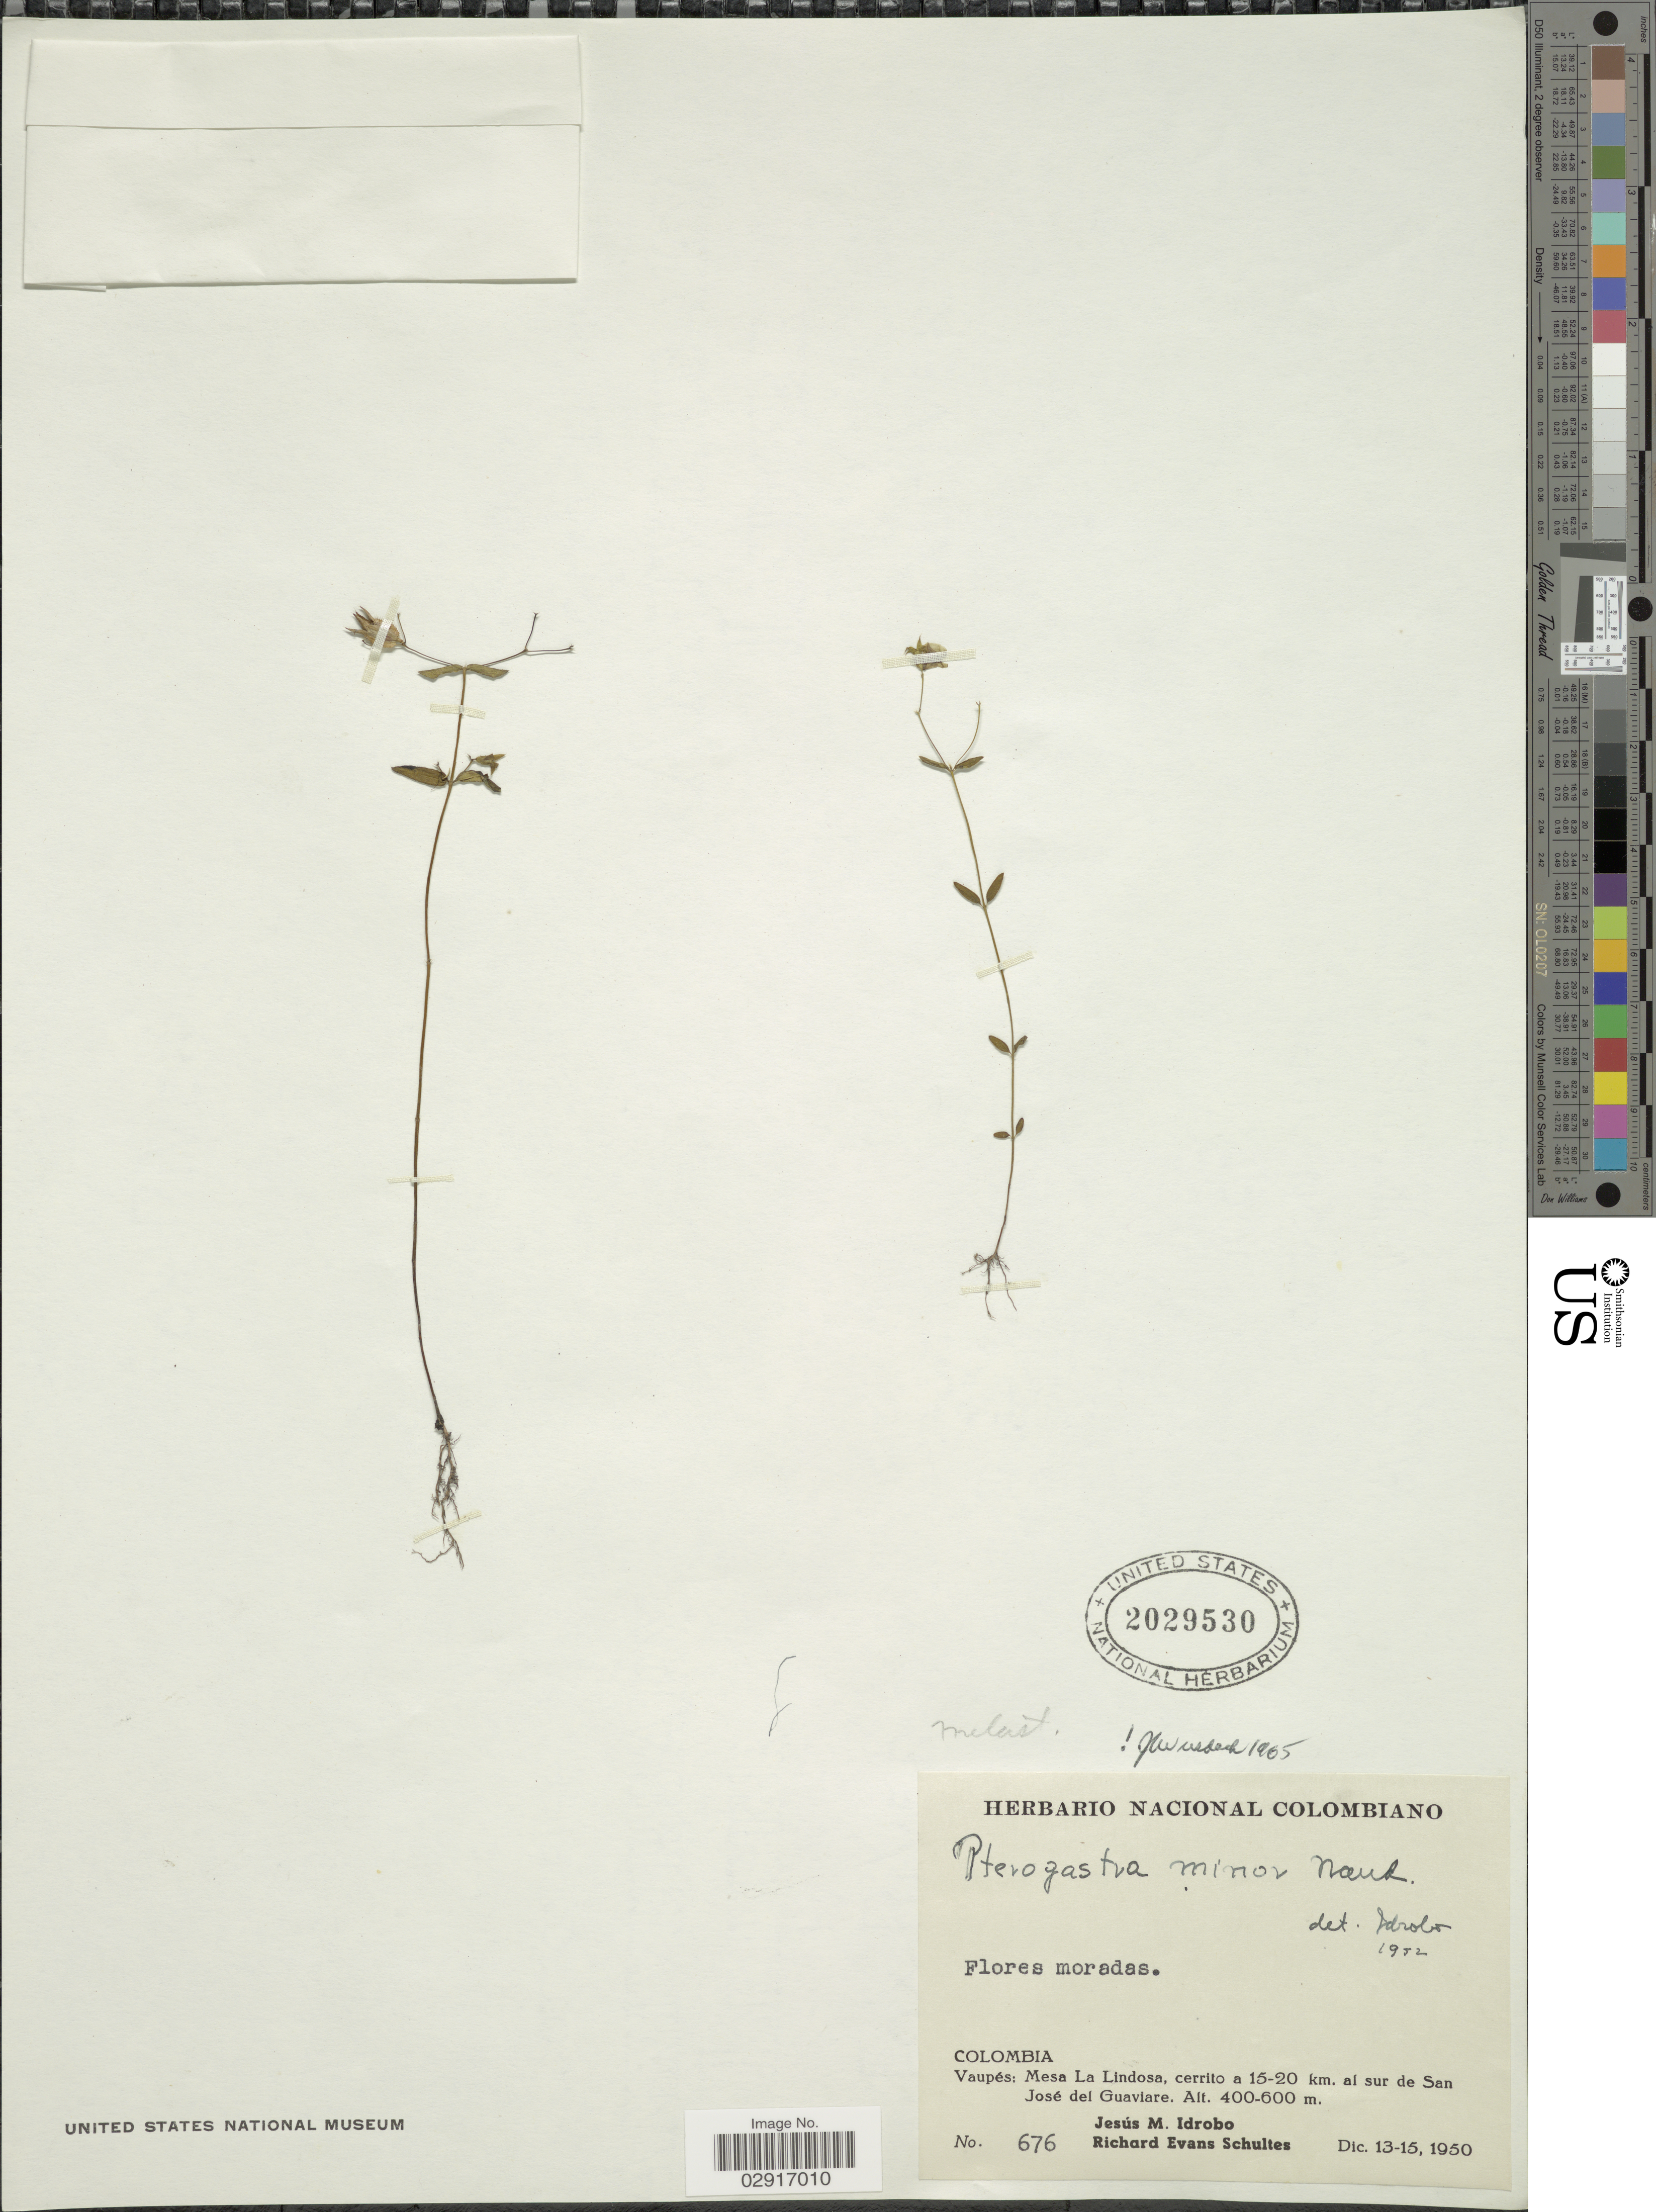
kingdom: Plantae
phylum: Tracheophyta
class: Magnoliopsida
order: Myrtales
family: Melastomataceae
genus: Pterogastra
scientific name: Pterogastra minor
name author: Naudin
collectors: J. M. Idrobo & R. E. Schultes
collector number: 676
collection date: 1950-12-13/1950-12-15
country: Colombia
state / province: Vaupés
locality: Mesa La Lindosa, cerrito a 15-20 km. al sur de San José del Guaviare.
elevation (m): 400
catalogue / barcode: US 2029530